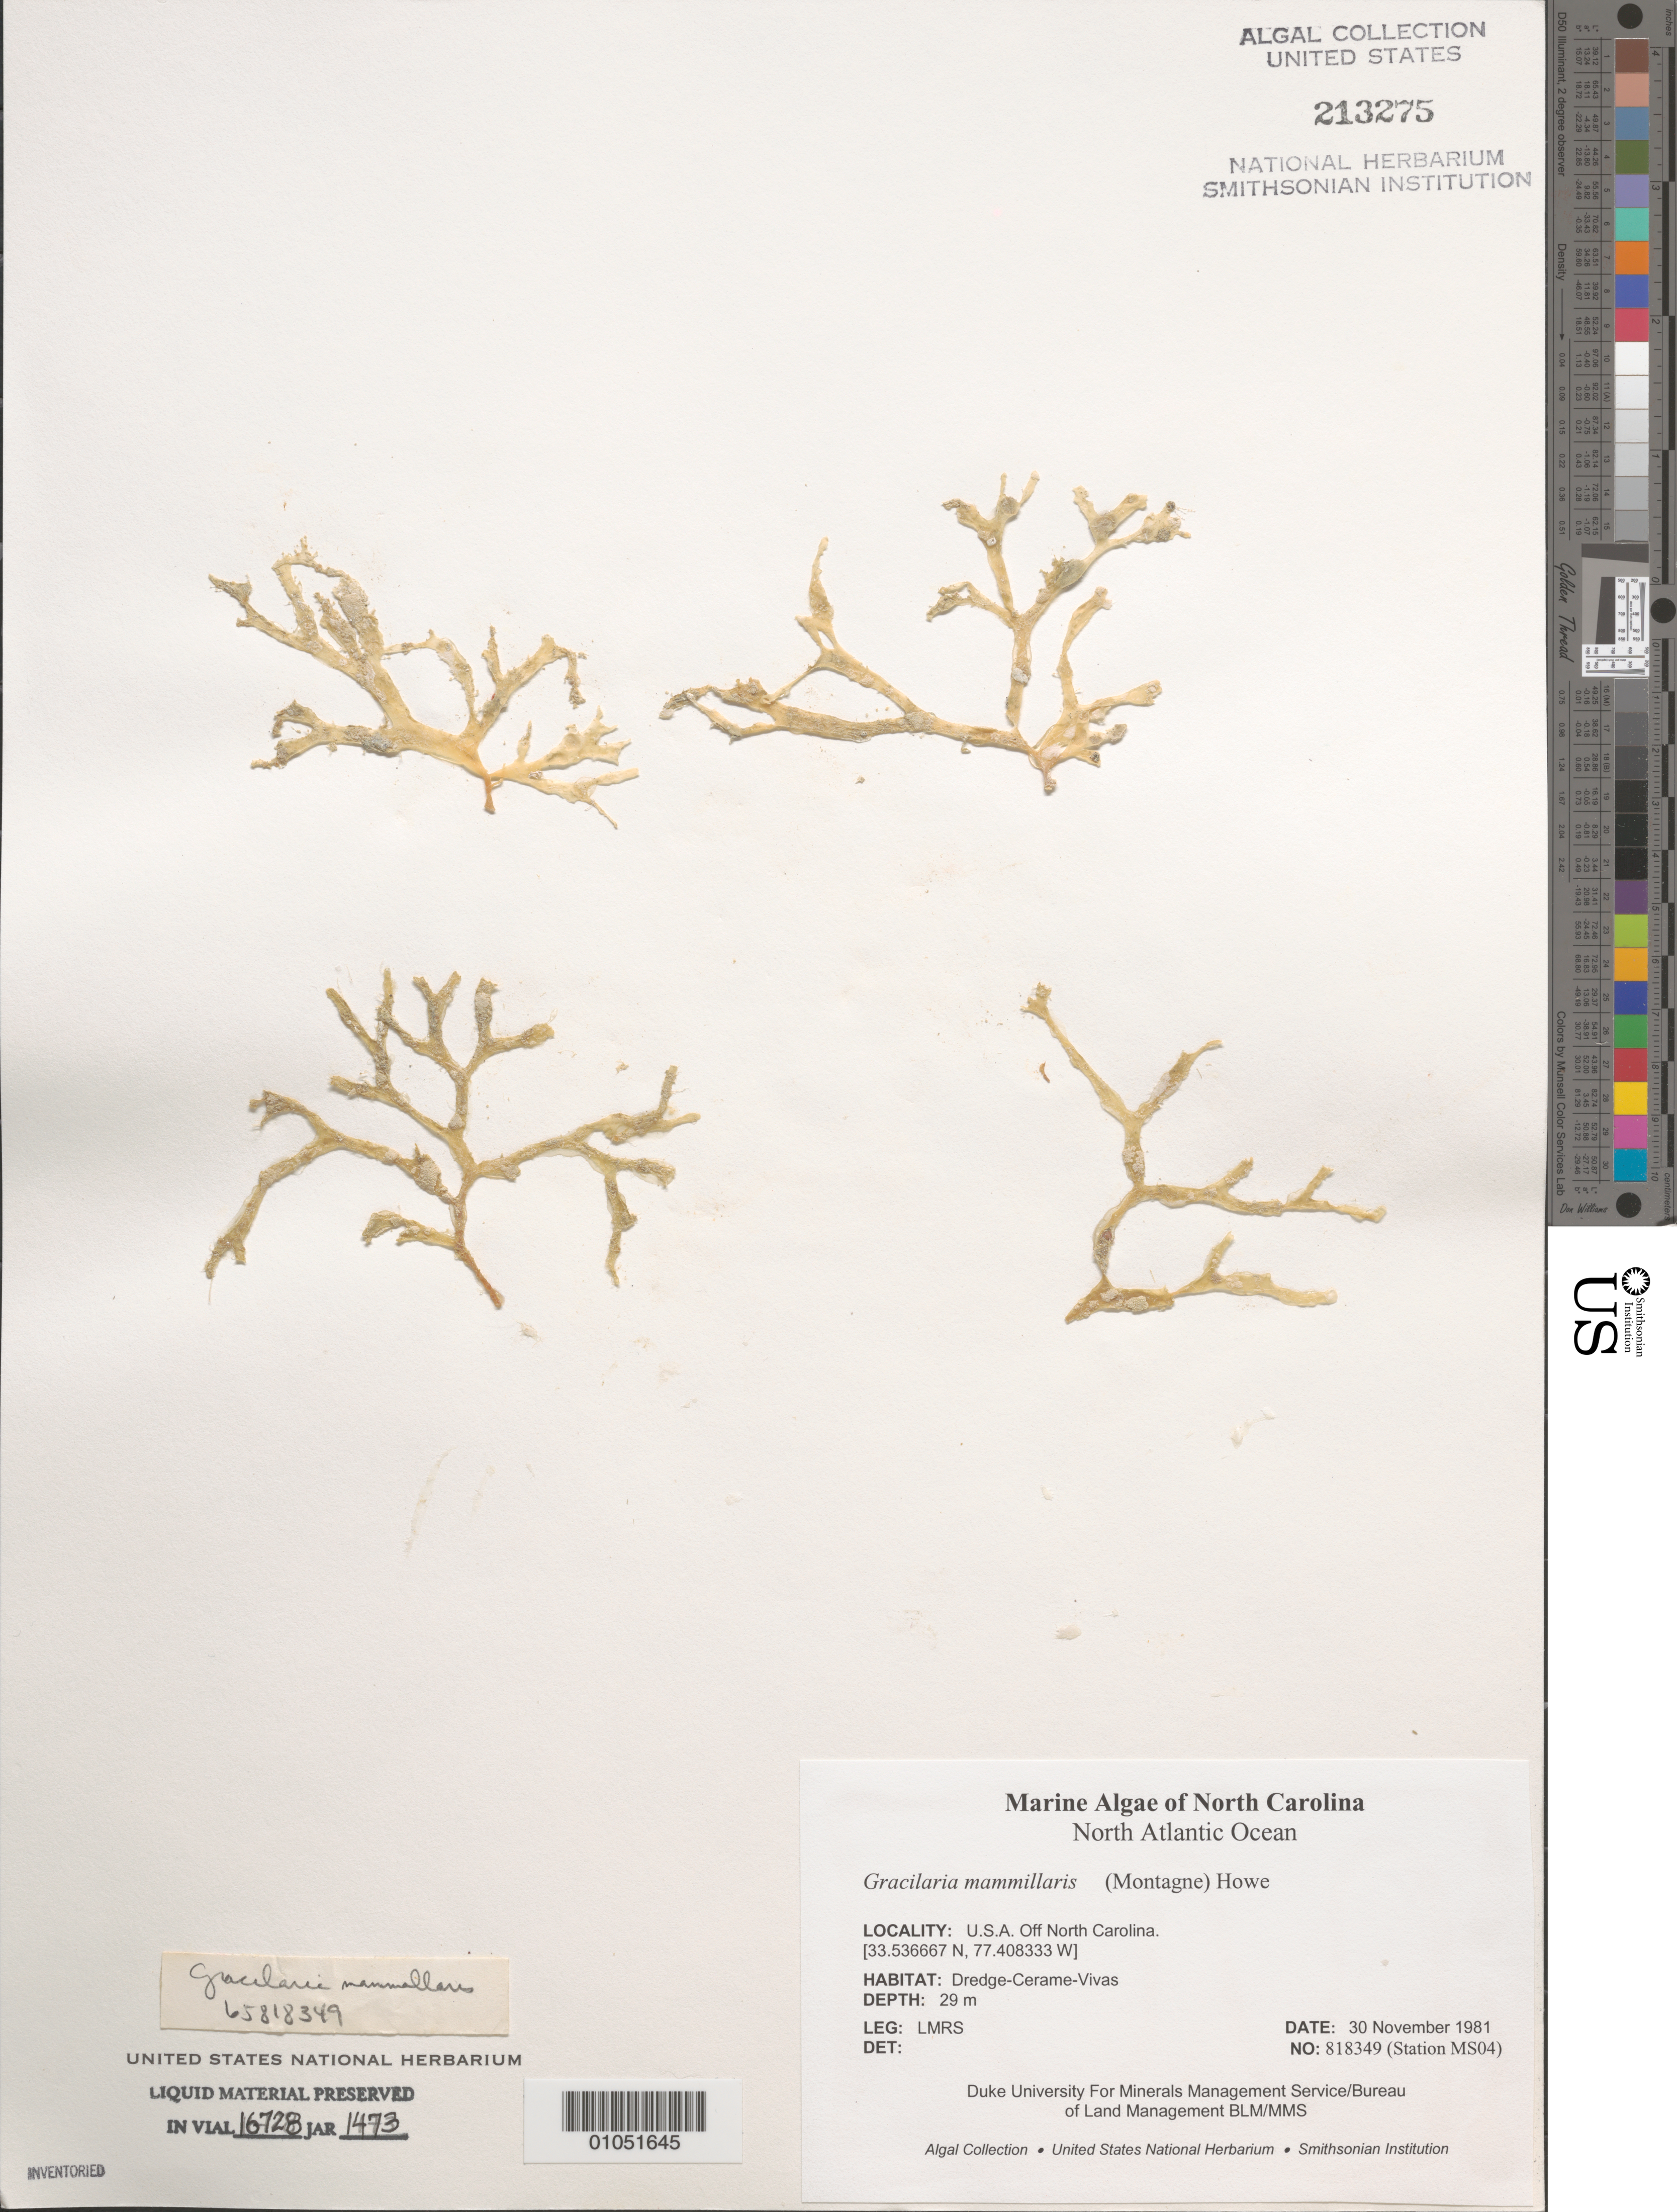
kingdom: Plantae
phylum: Rhodophyta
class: Florideophyceae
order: Gracilariales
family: Gracilariaceae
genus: Gracilaria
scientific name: Gracilaria mammillaris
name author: (Mont.) M. Howe in Britton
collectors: LMRS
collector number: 818349 (Station MS04)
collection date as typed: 30 Nov 1981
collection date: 1981-11-30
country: United States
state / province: North Carolina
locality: North Atlantic Ocean off North Carolina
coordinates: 33.536667 N, 77.408333 W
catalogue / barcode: US 213275